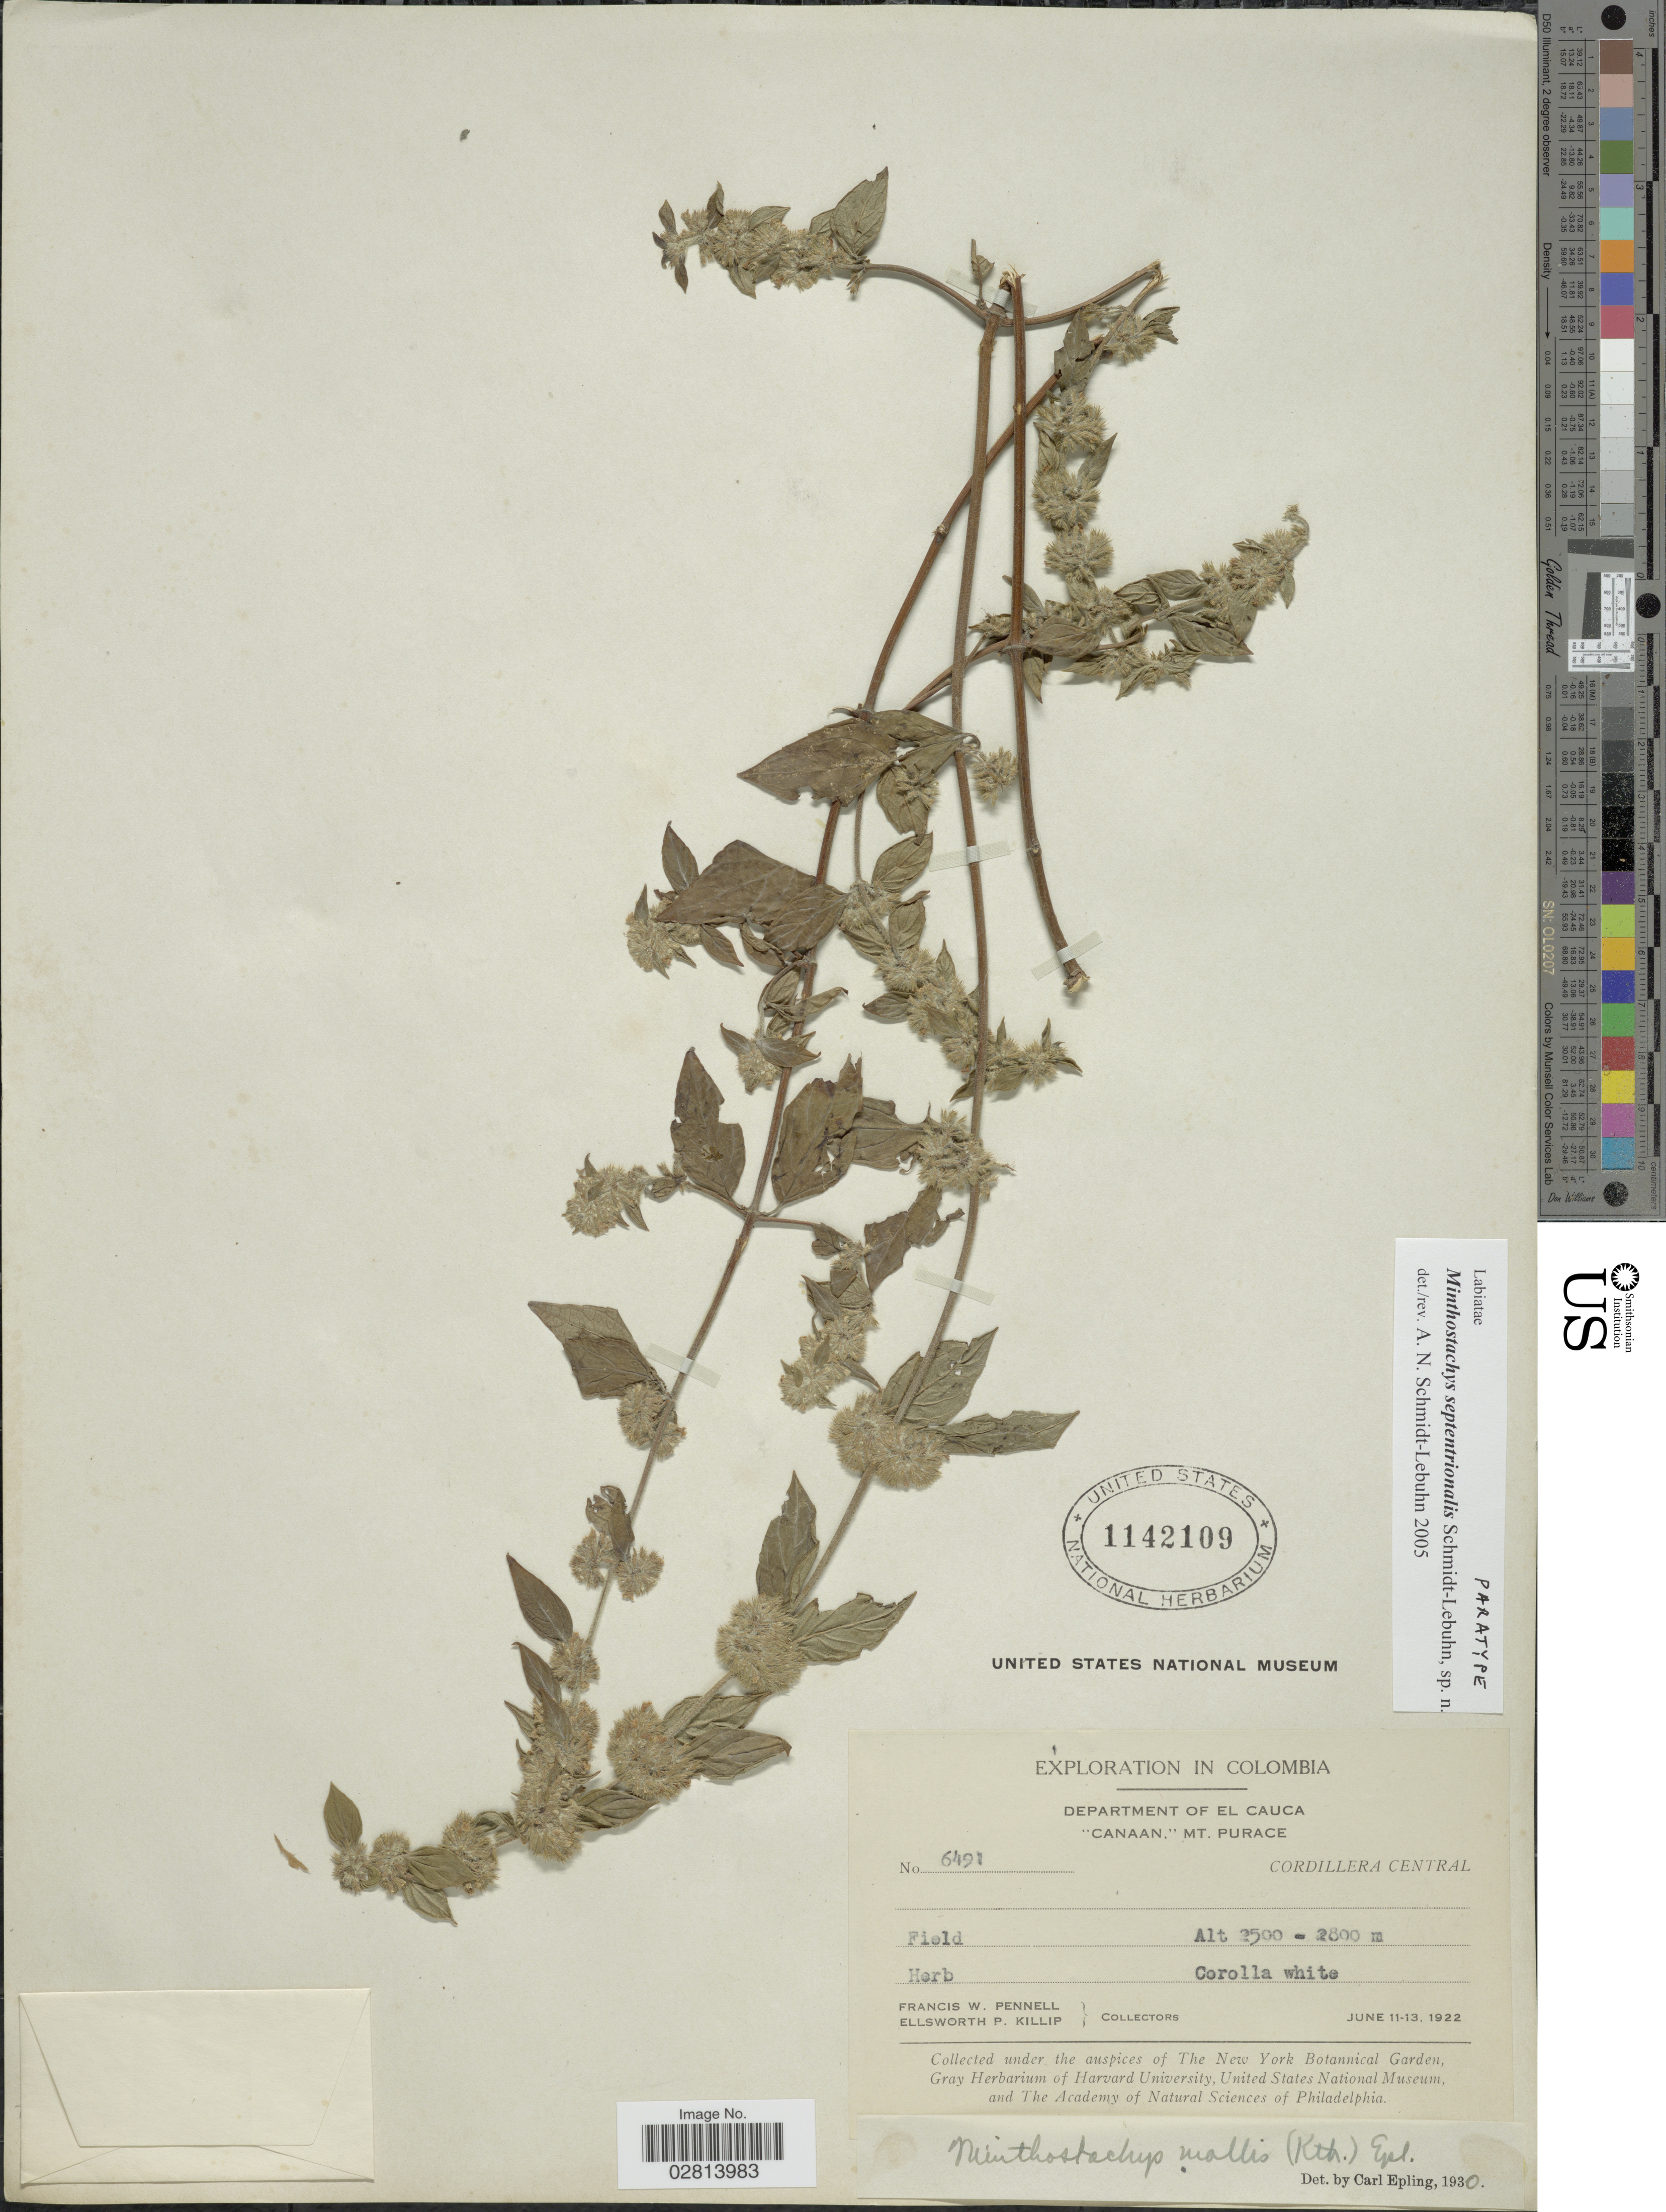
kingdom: Plantae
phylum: Tracheophyta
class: Magnoliopsida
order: Lamiales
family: Lamiaceae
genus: Minthostachys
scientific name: Minthostachys septentrionalis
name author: Schmidt-Leb.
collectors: F. W. Pennell & E. P. Killip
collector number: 6491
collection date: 1922-06-11/1922-06-13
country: Colombia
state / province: Cauca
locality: Department of El Cauca, "Canaan", Mt. Purace, Cordillera Central.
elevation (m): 2500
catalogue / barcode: US 1142109